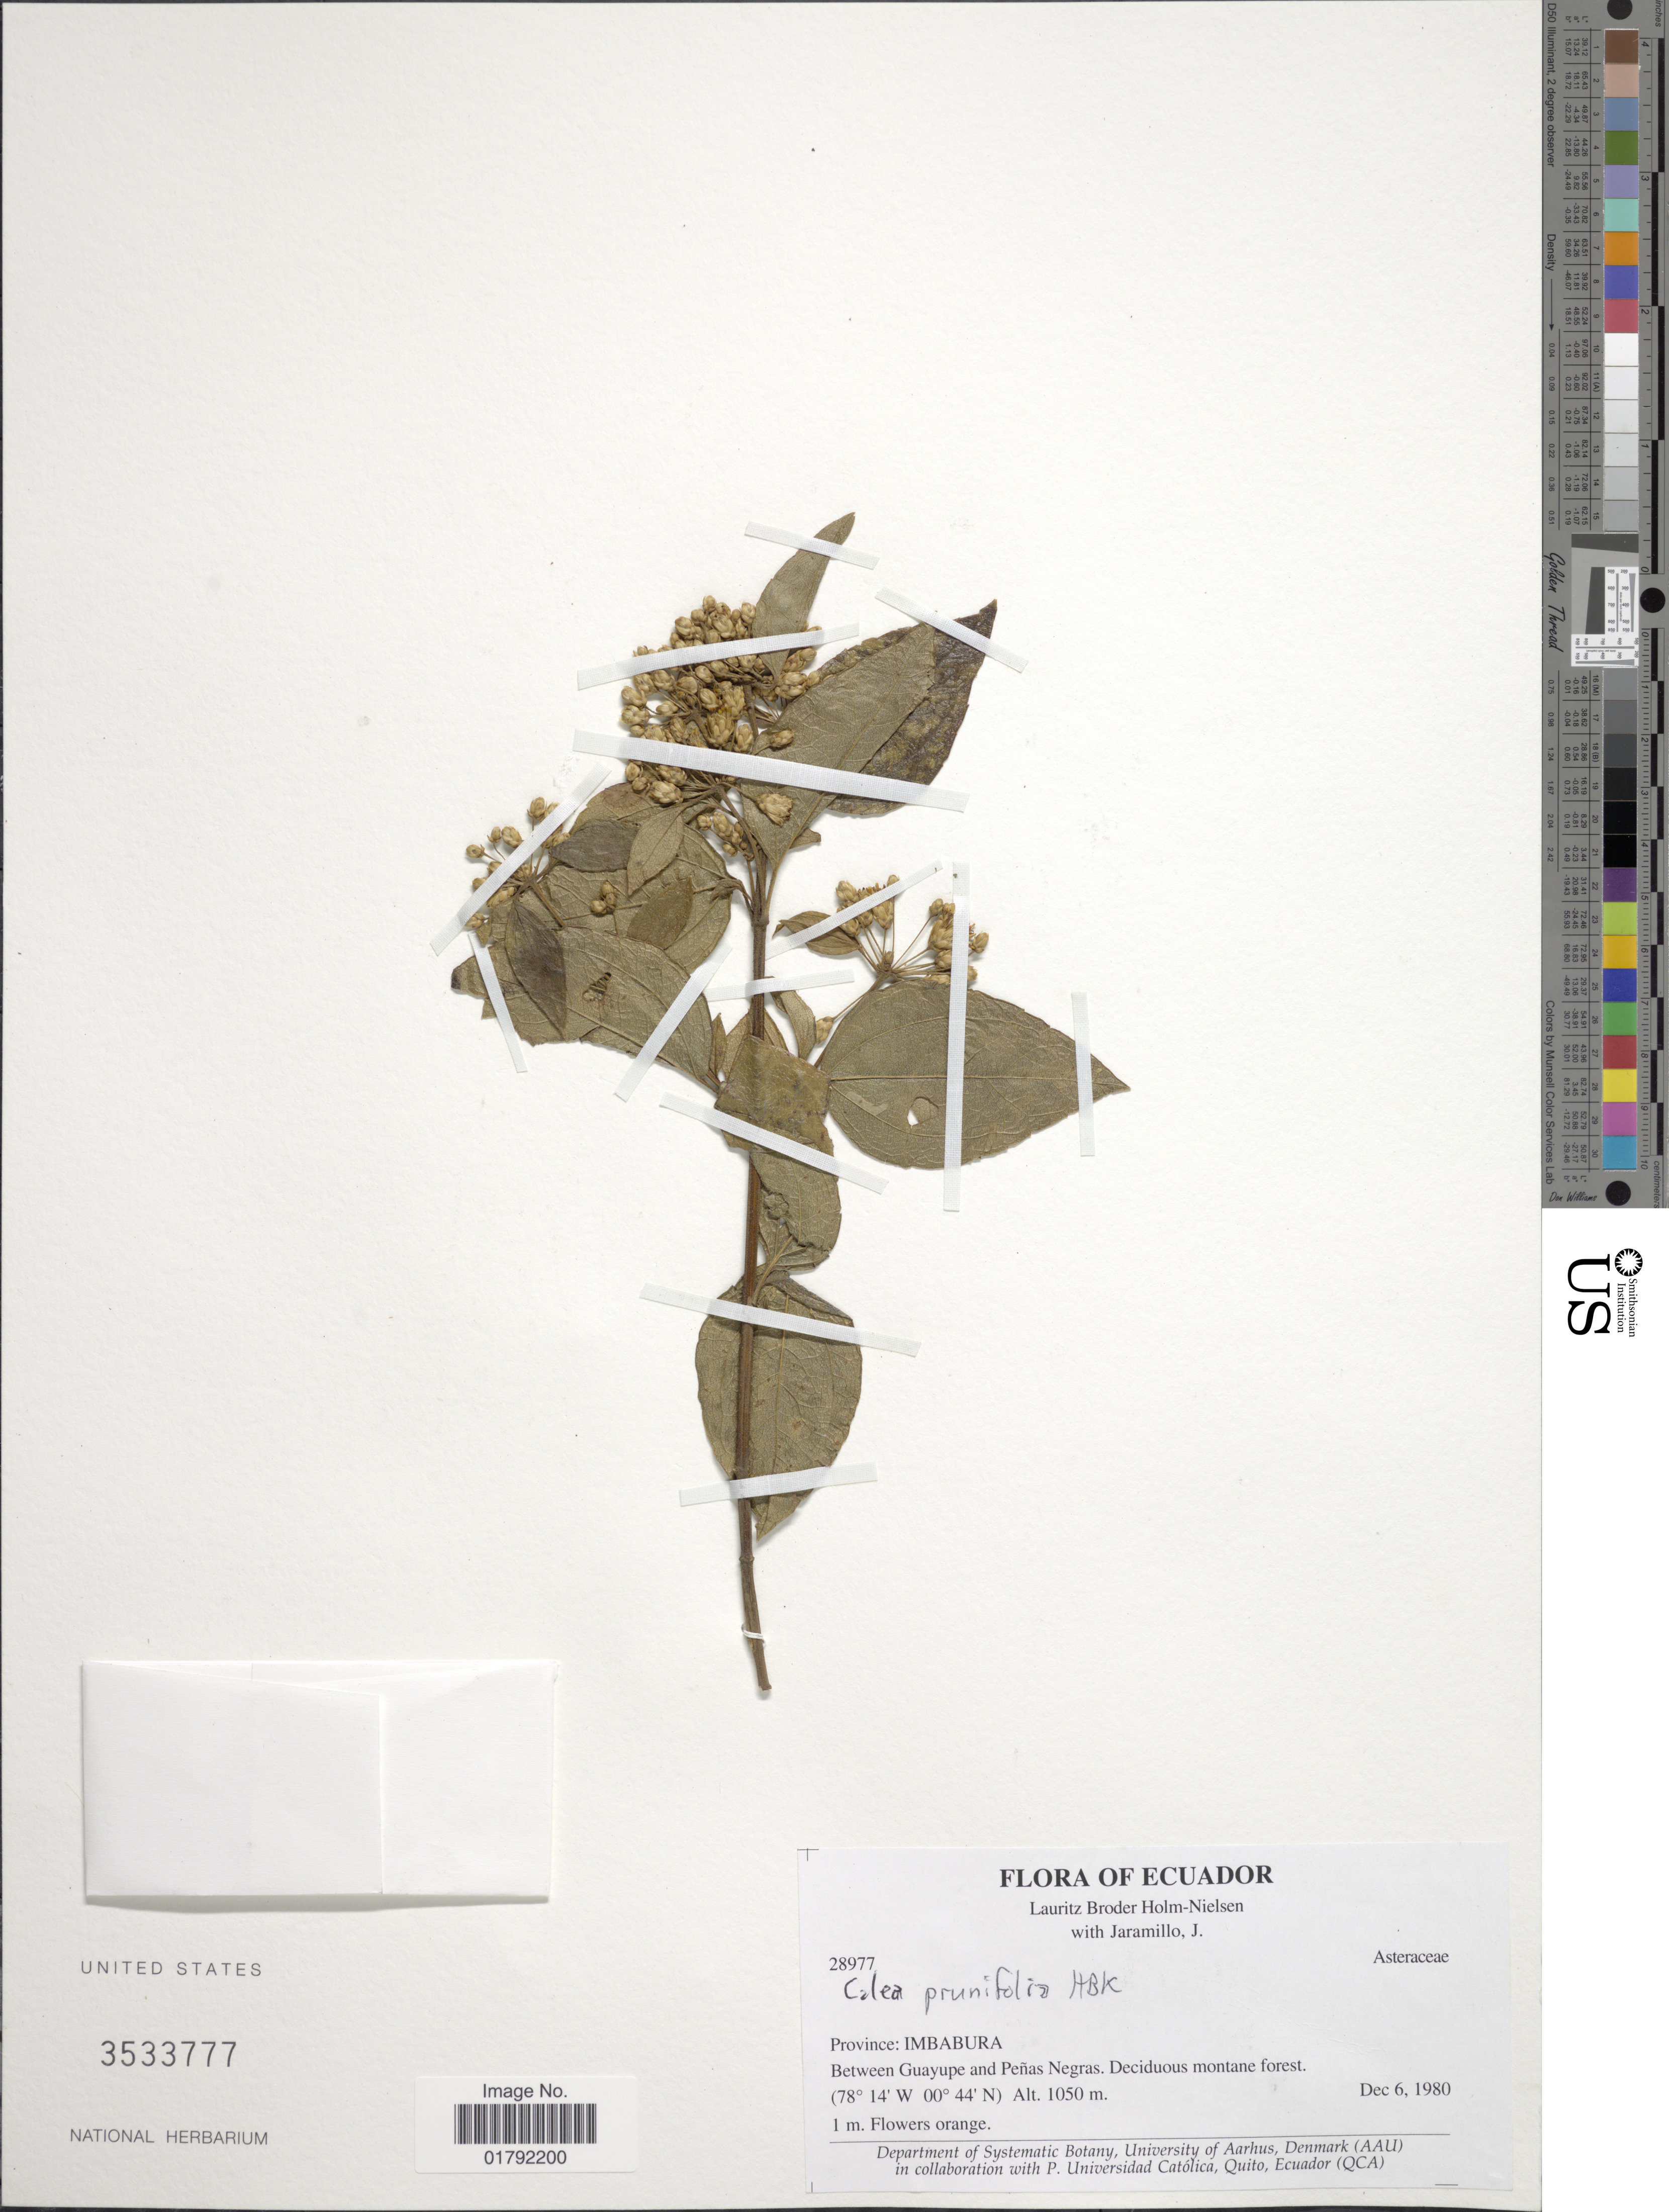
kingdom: Plantae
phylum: Tracheophyta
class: Magnoliopsida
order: Asterales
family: Asteraceae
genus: Calea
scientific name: Calea prunifolia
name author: Kunth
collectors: L. B. Holm-Nielsen & J. L. Jaramillo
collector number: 28977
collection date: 1980-12-06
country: Ecuador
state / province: Imbabura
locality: Between Guayupe and Peñas Negras.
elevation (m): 1050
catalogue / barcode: US 3533777